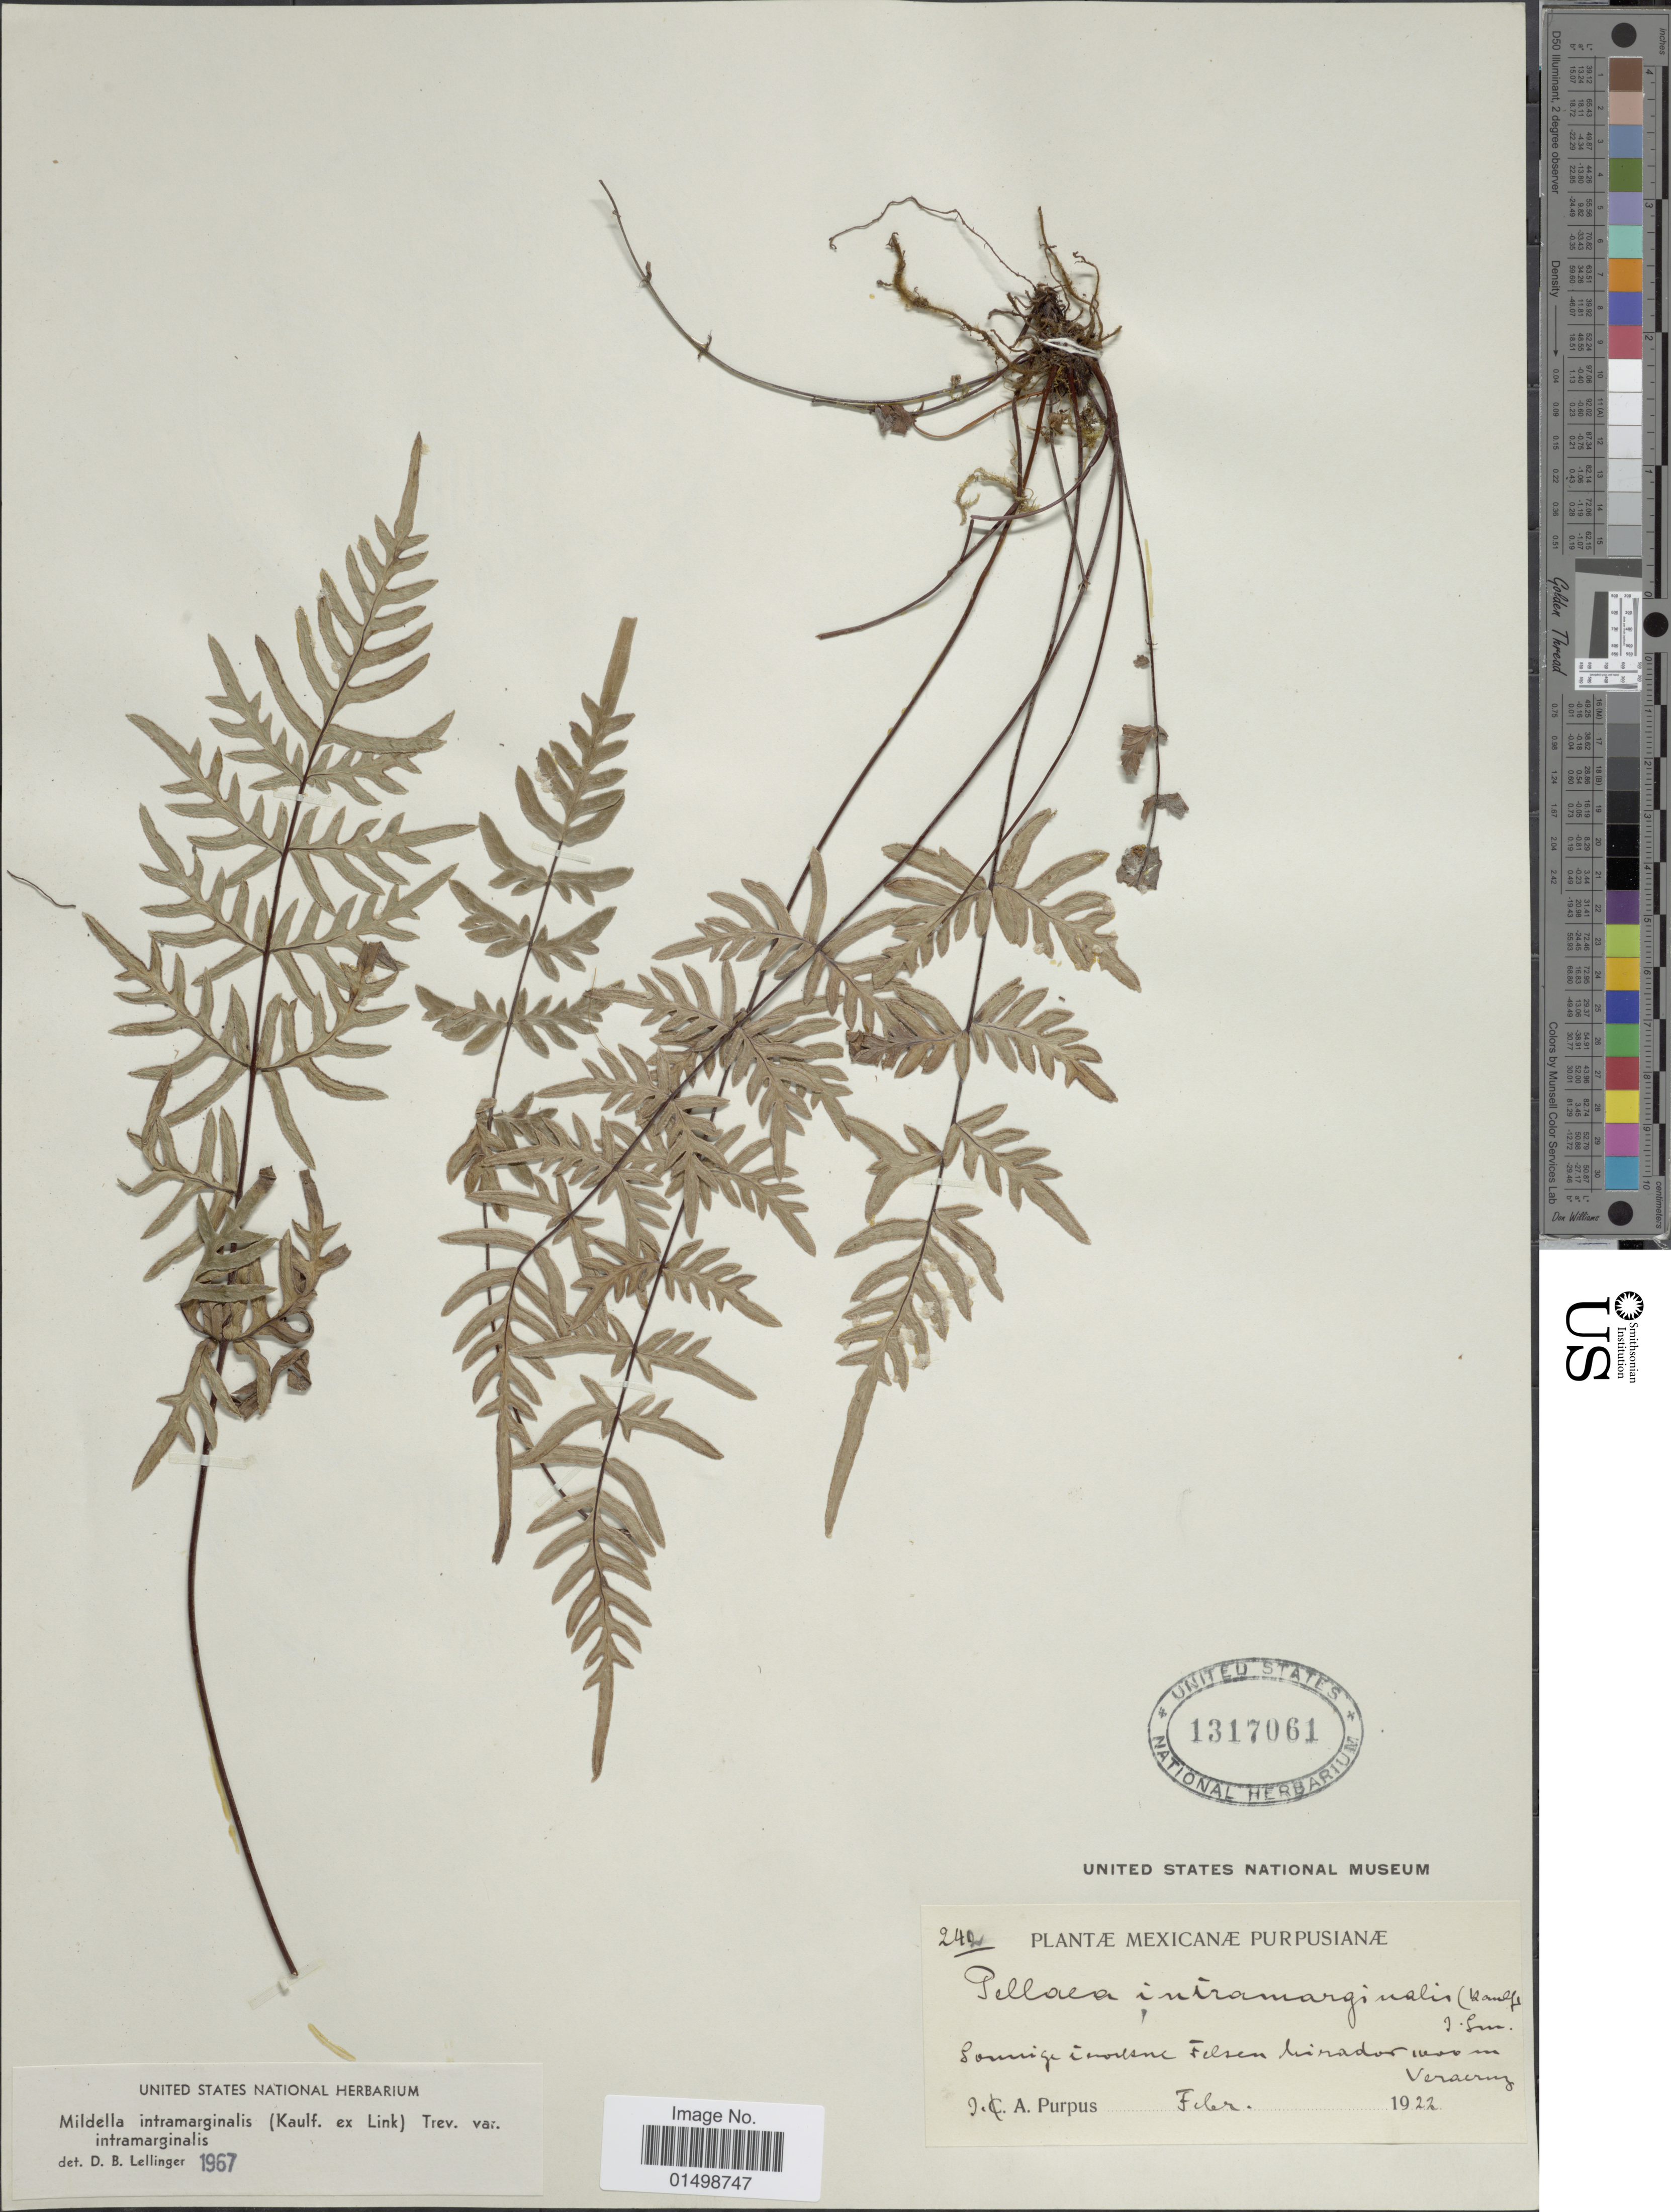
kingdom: Plantae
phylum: Tracheophyta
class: Polypodiopsida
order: Polypodiales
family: Pteridaceae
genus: Cheilanthes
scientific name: Cheilanthes intramarginalis var. intramarginalis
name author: (Kaulf.) Hook.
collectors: J. A. Purpus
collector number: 242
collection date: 1922-02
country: Mexico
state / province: Veracruz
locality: Sonnige involsme Felsen Mirador [interpreted]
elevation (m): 1000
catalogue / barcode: US 1317061